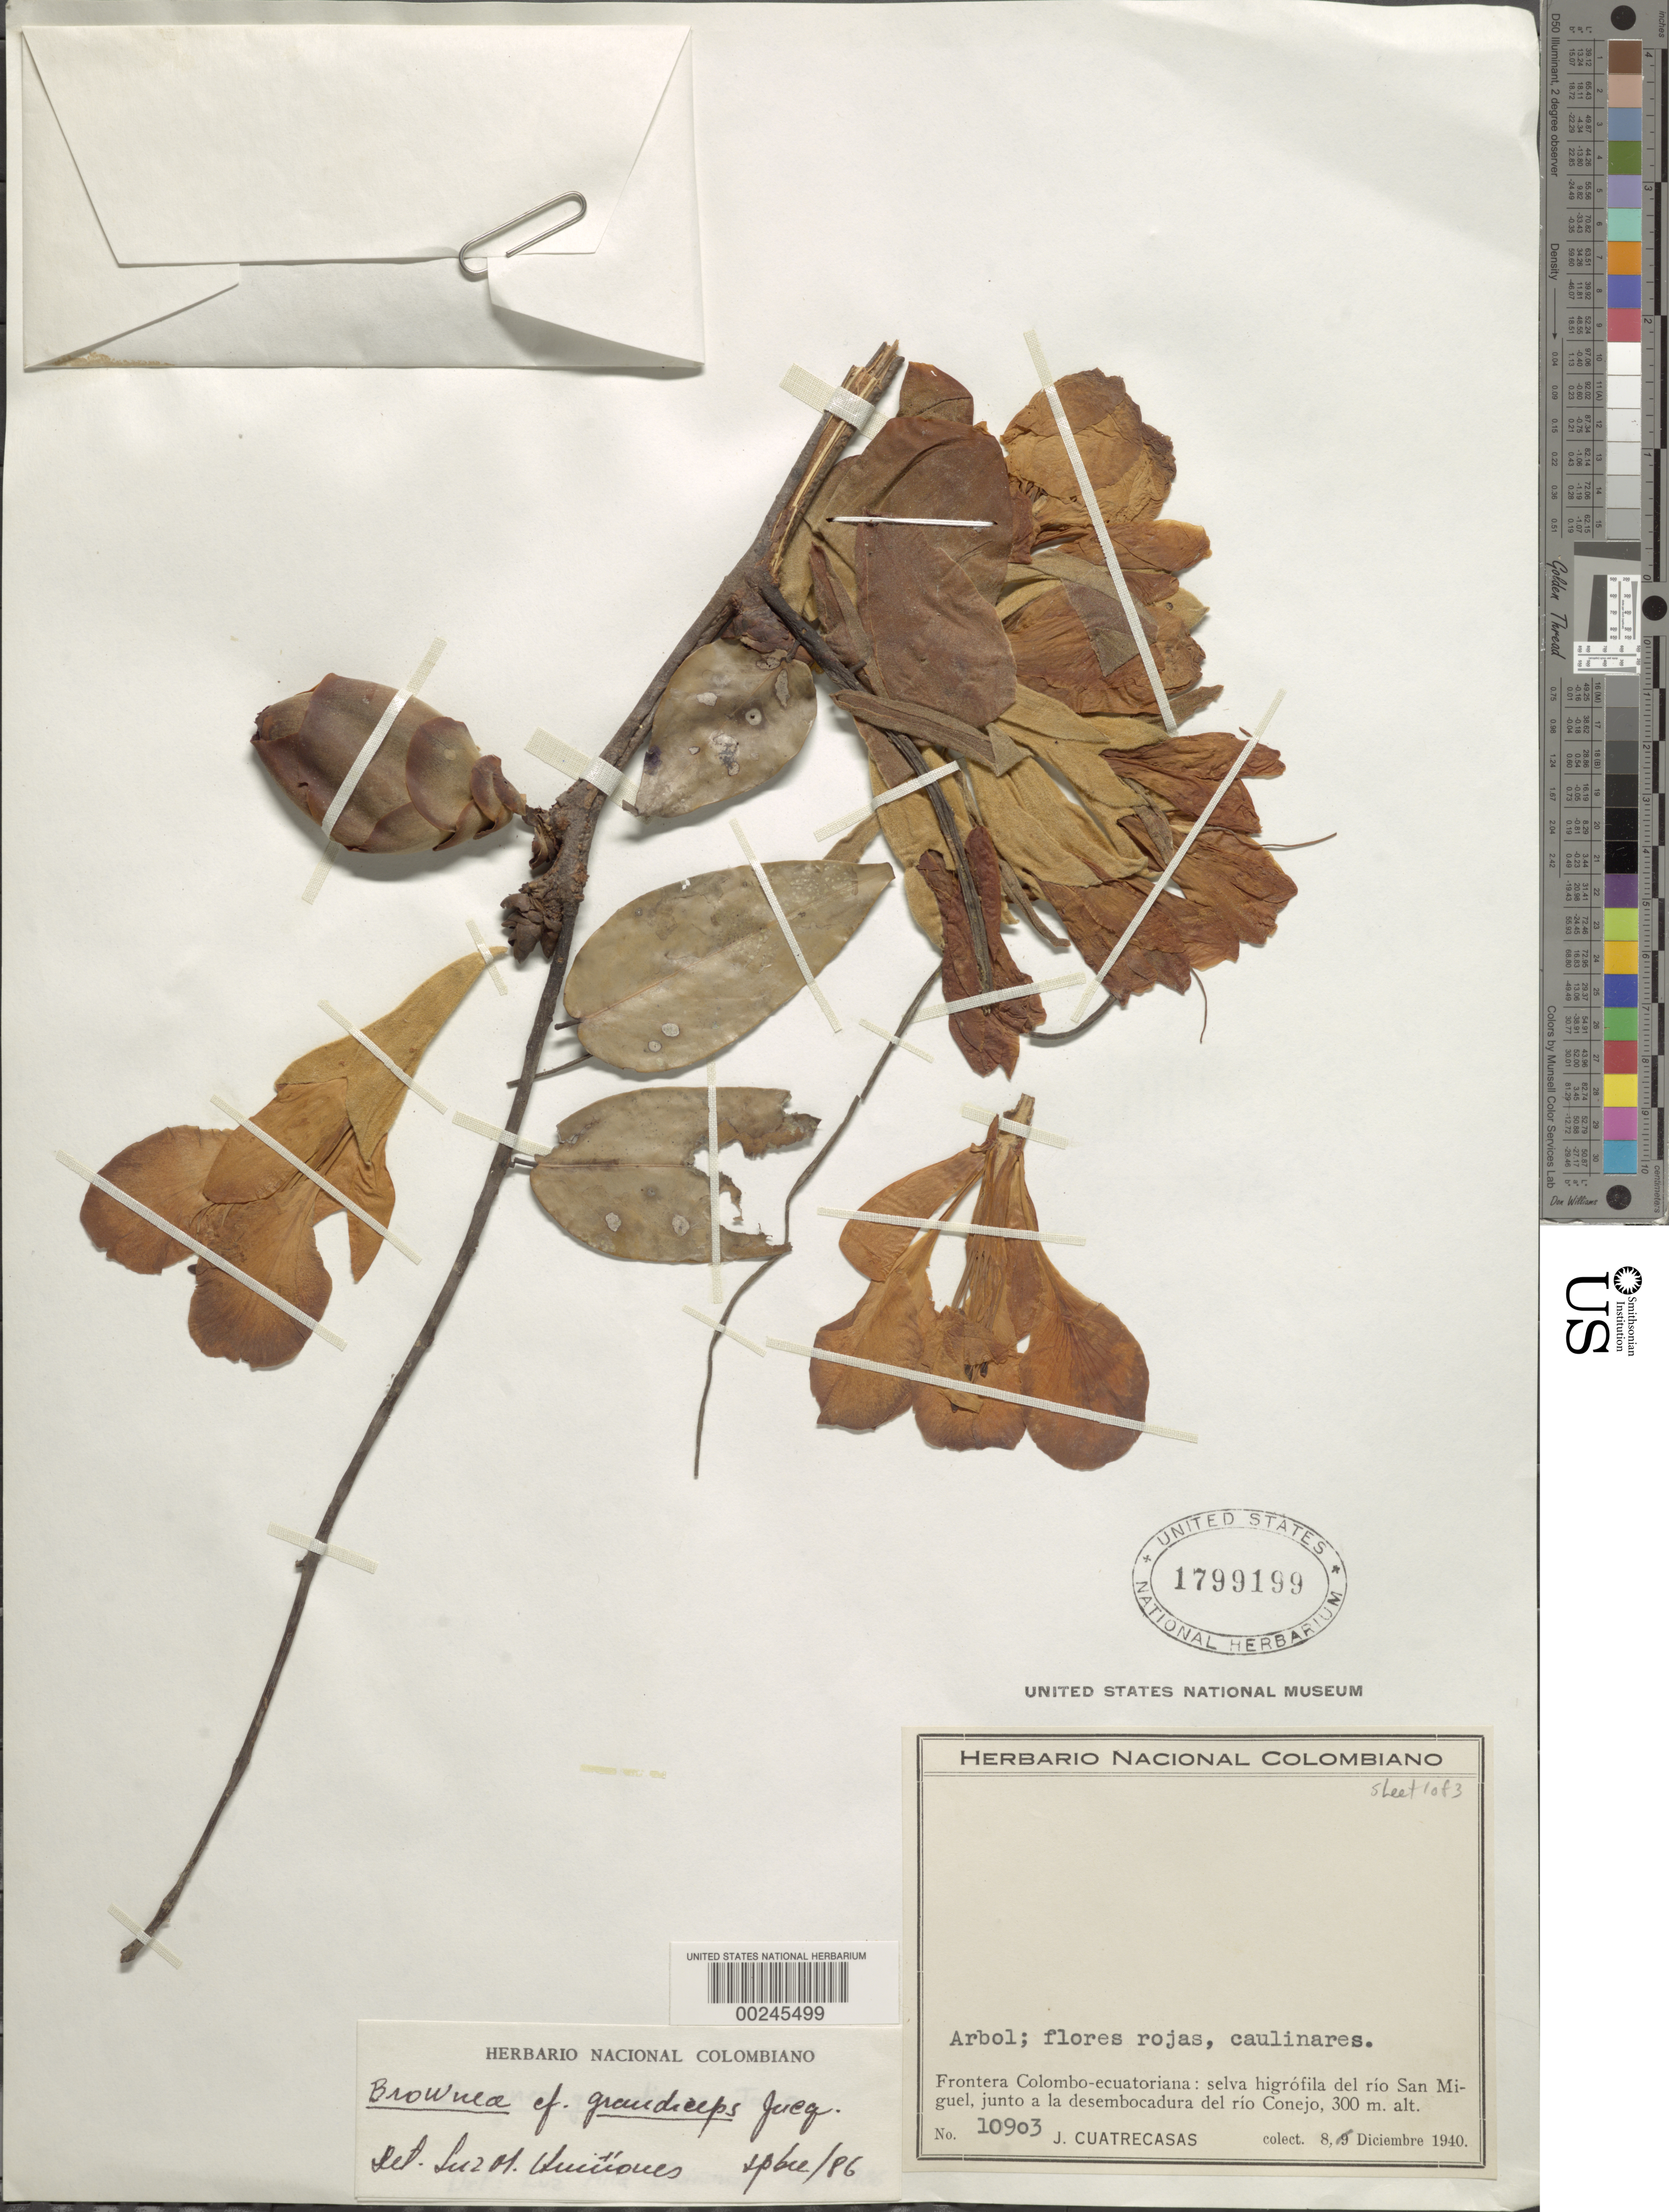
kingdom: Plantae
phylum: Tracheophyta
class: Magnoliopsida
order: Fabales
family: Fabaceae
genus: Brownea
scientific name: Brownea grandiceps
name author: Jacq.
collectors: J. Cuatrecasas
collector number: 10903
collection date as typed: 08 Dec 1940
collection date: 1940-12-08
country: Colombia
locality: Border Colombia-ecuador; Rio Sal Miguel, near the outlet of Rio Conejo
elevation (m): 300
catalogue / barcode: US 1799199